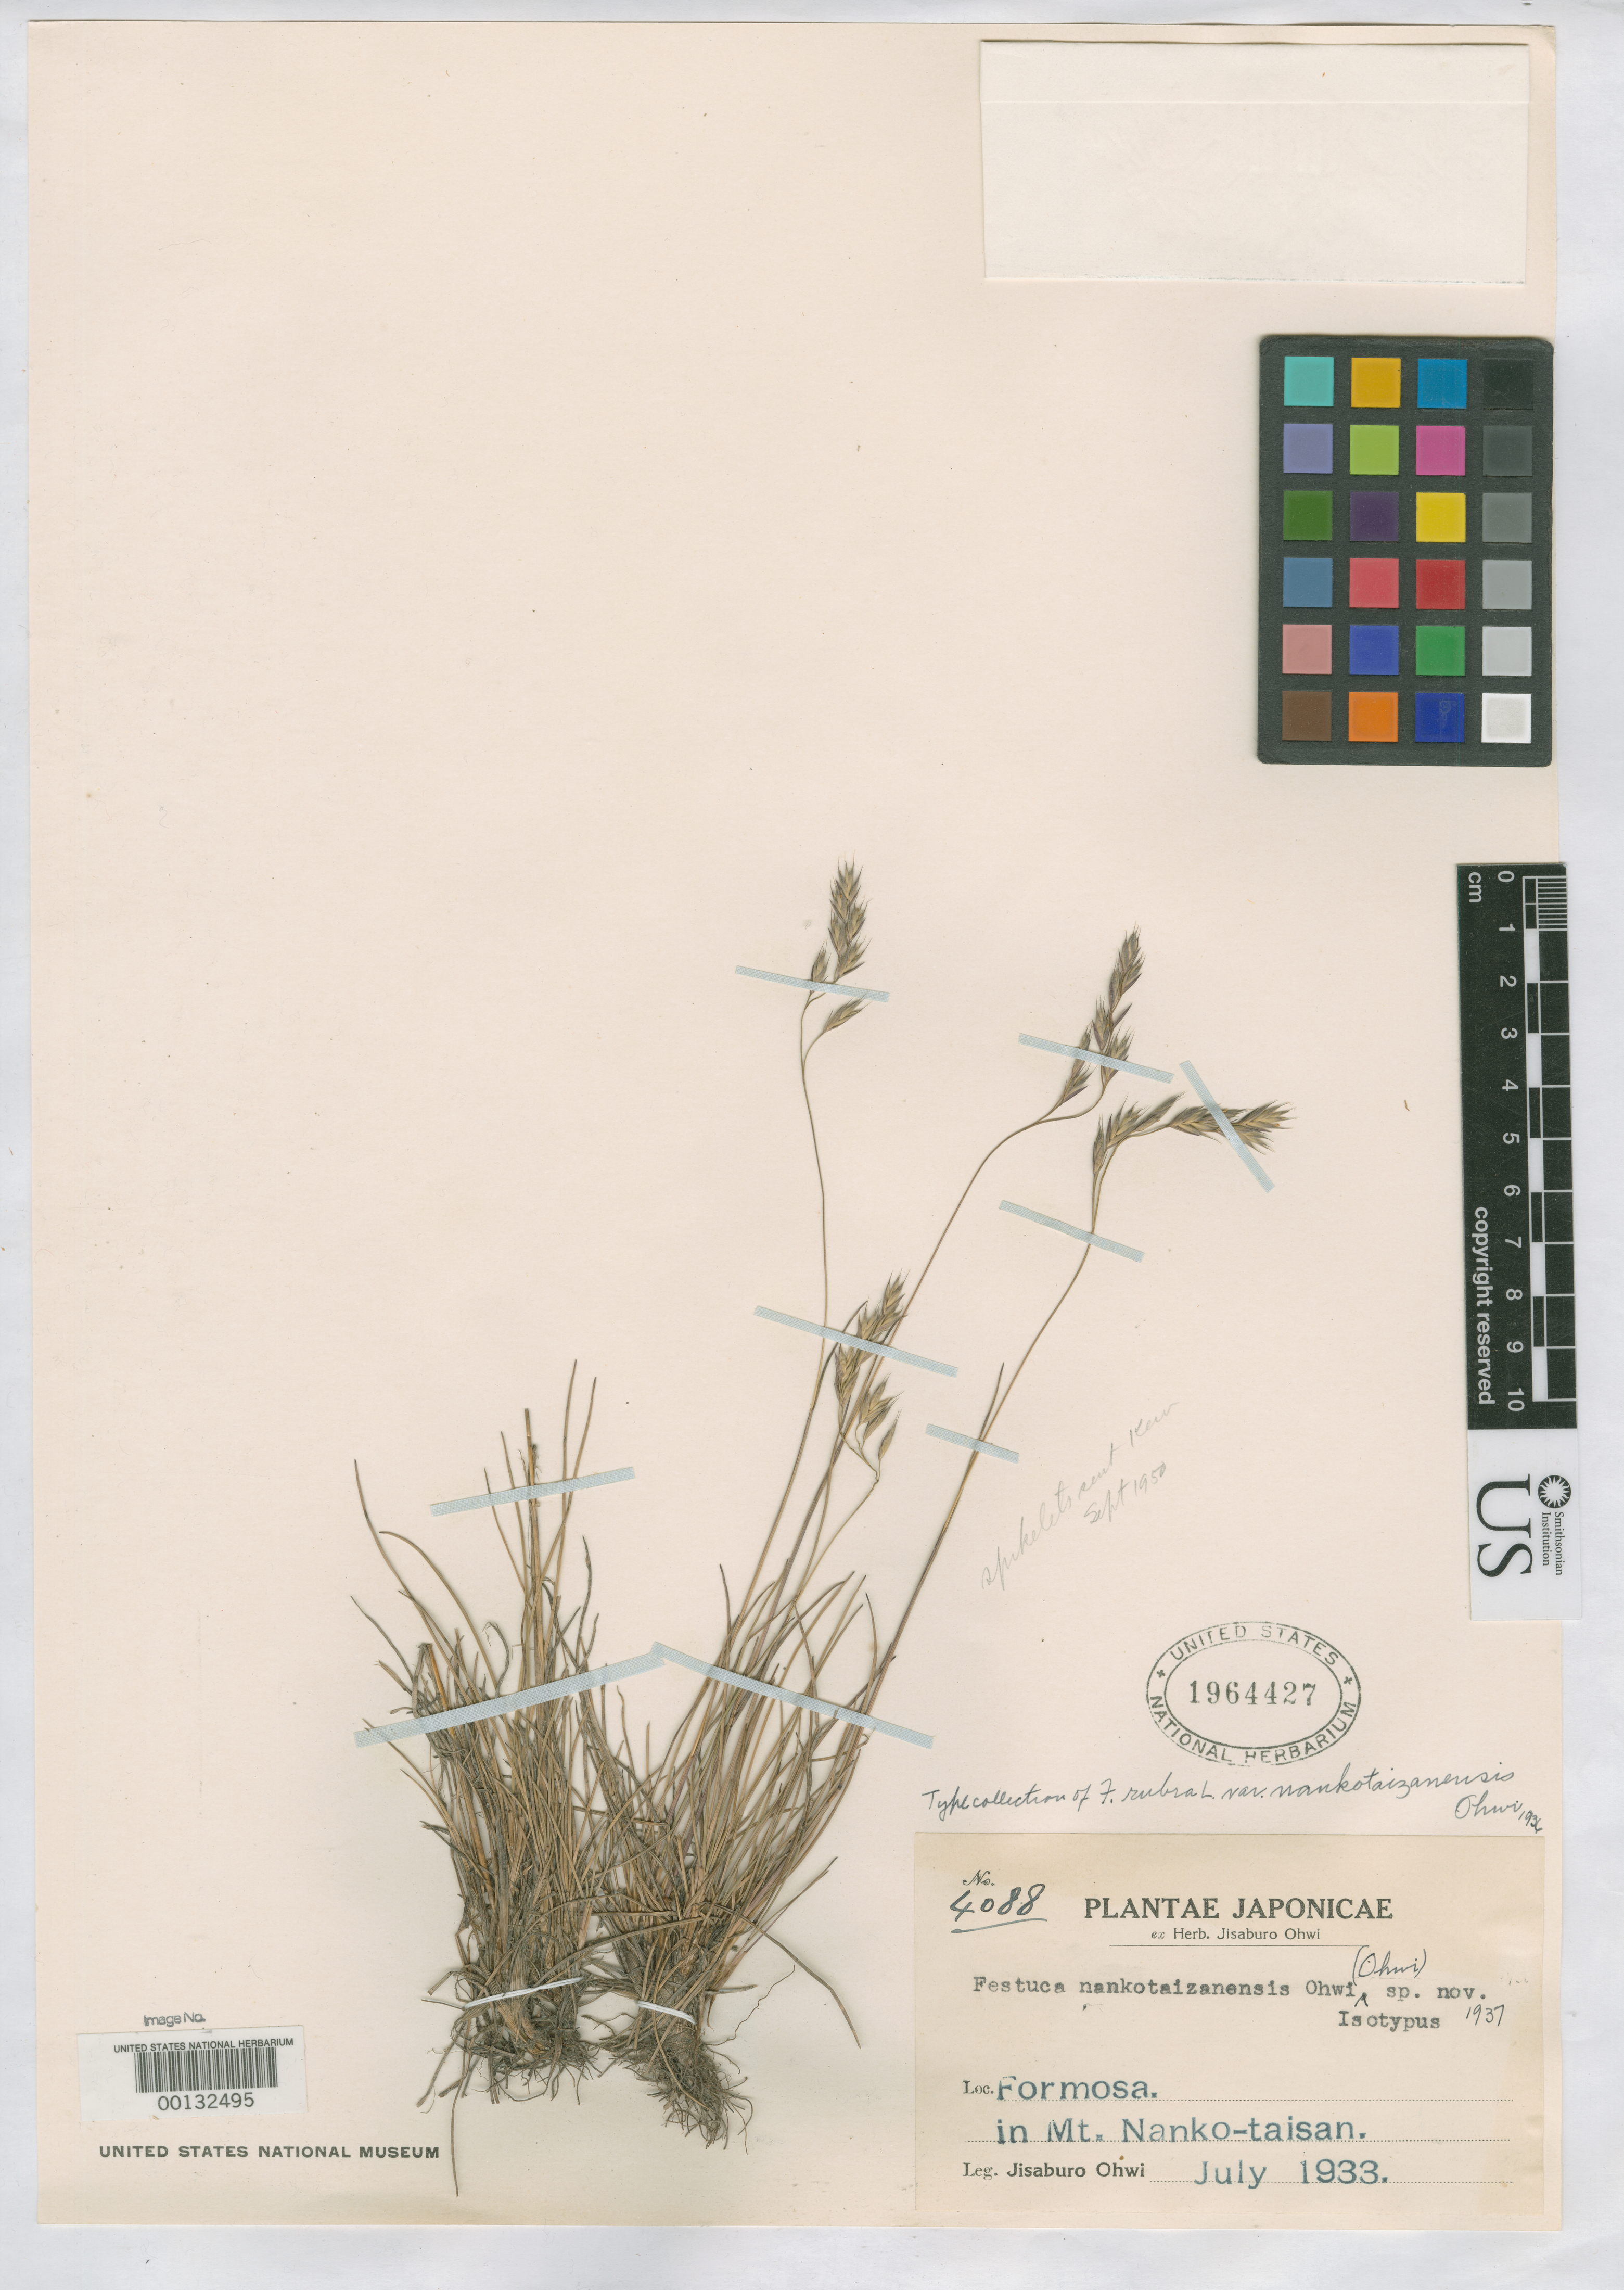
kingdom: Plantae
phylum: Tracheophyta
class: Liliopsida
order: Poales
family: Poaceae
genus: Festuca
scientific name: Festuca rubra var. nankotaizanensis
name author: Ohwi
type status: Isotype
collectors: J. Ohwi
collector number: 4088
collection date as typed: Jul 1933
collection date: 1933-07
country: Taiwan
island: Taiwan [Formosa]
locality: Mount Nankotaizan, near Bunakkei.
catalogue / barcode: US 1964427